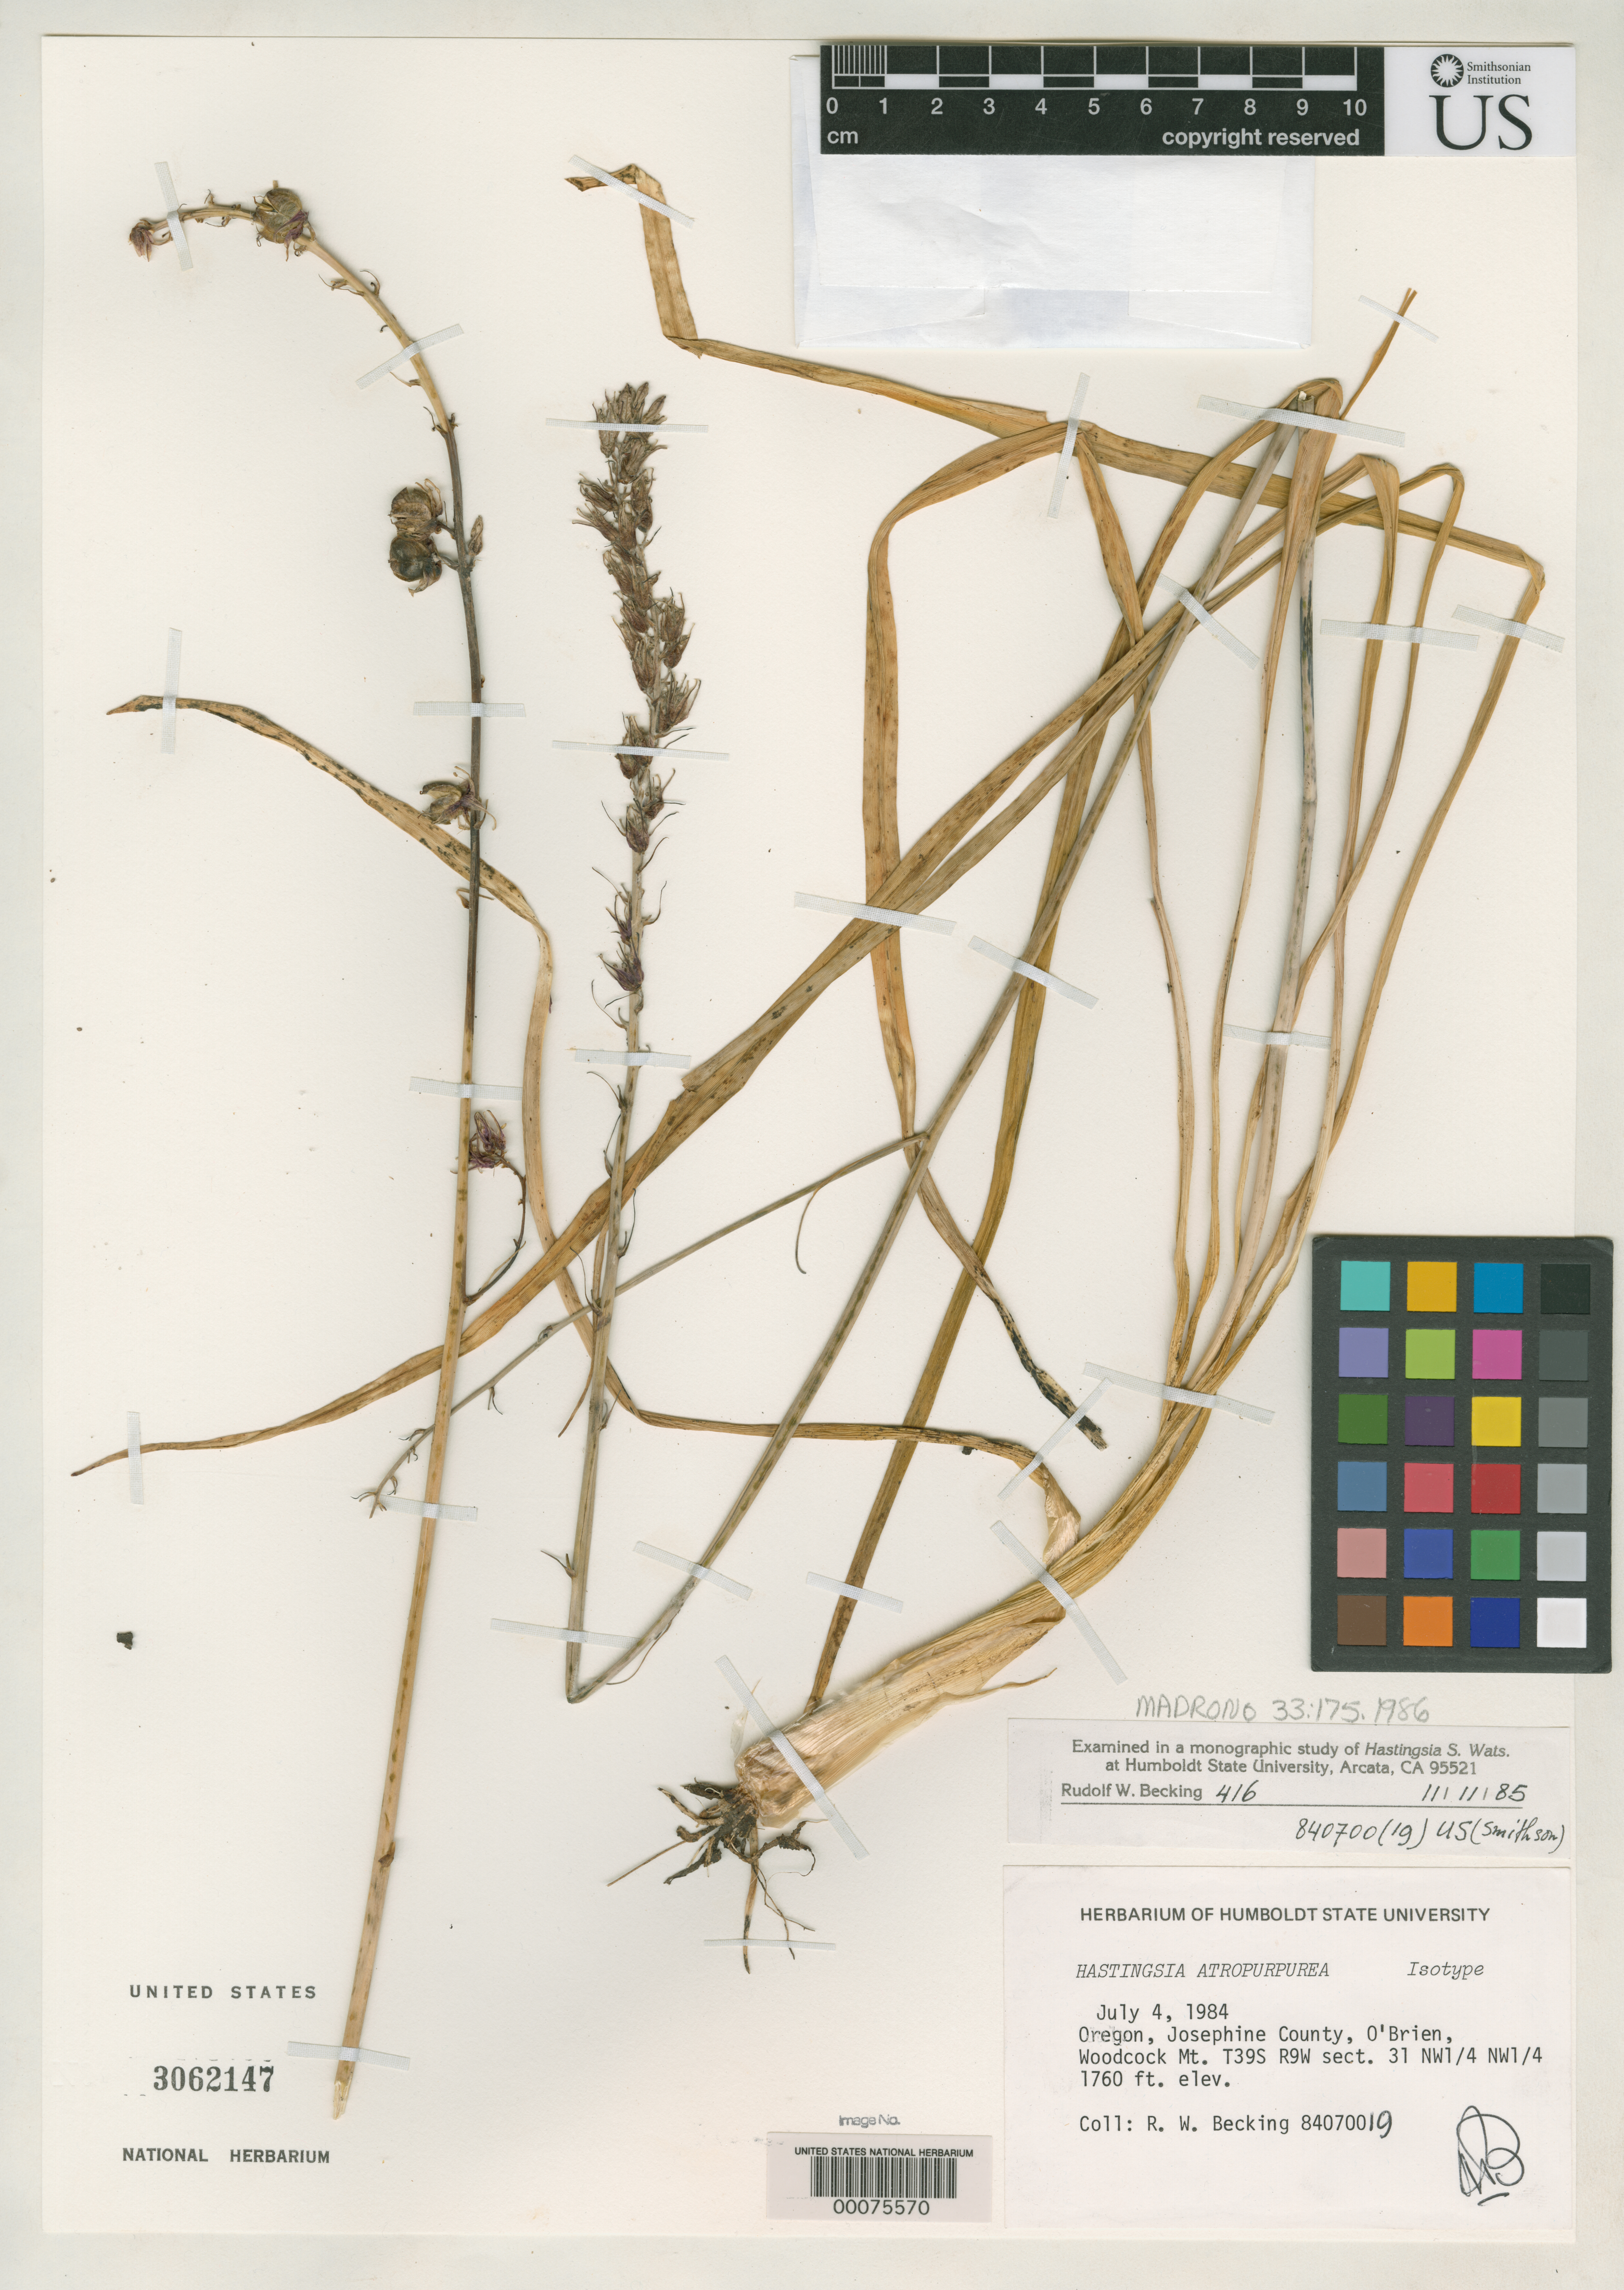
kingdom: Plantae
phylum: Tracheophyta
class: Liliopsida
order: Asparagales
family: Asparagaceae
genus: Hastingsia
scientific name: Hastingsia atropurpurea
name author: Becking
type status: Isotype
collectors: R. Becking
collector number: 840700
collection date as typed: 04 Jul 1984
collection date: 1984-07-04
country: United States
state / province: Oregon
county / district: Josephine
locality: O'Brien, Woodcock Mountain.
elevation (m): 1760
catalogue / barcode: US 3062147